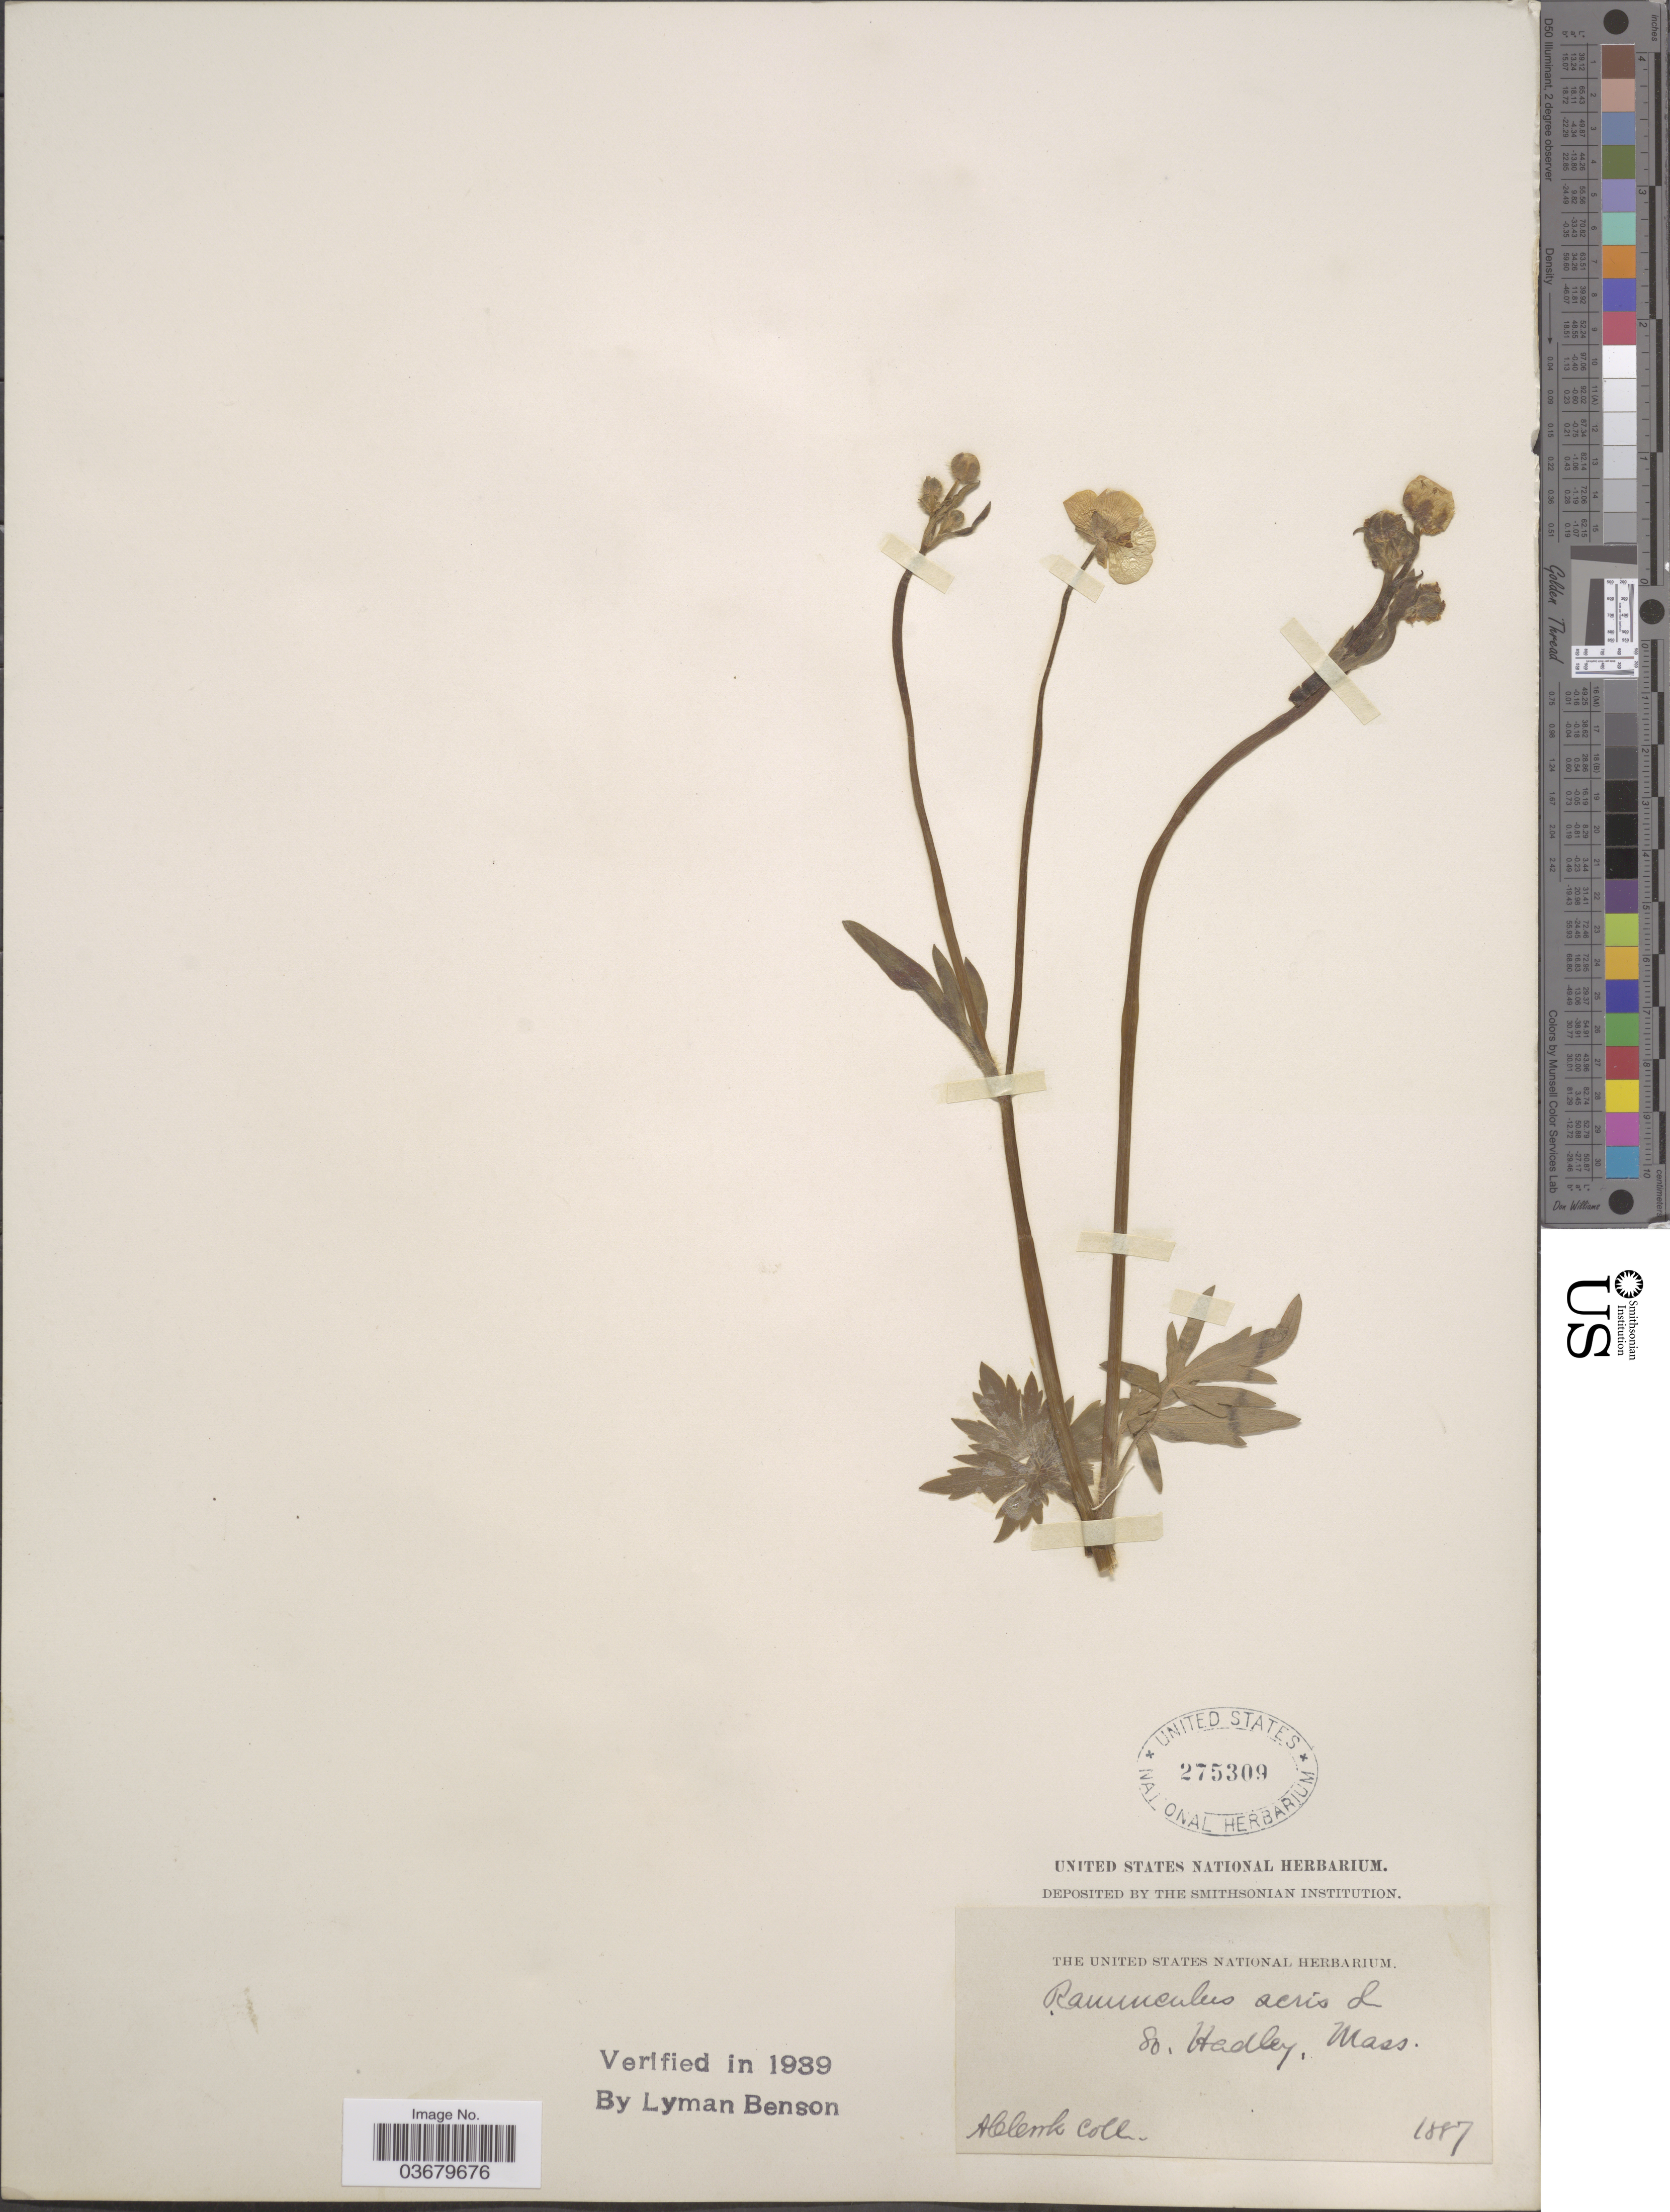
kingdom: Plantae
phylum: Tracheophyta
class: Magnoliopsida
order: Ranunculales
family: Ranunculaceae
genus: Ranunculus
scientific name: Ranunculus acris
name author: L.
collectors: A. Cook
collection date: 1887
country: United States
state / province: Massachusetts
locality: So. Hadley.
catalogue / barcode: US 275309